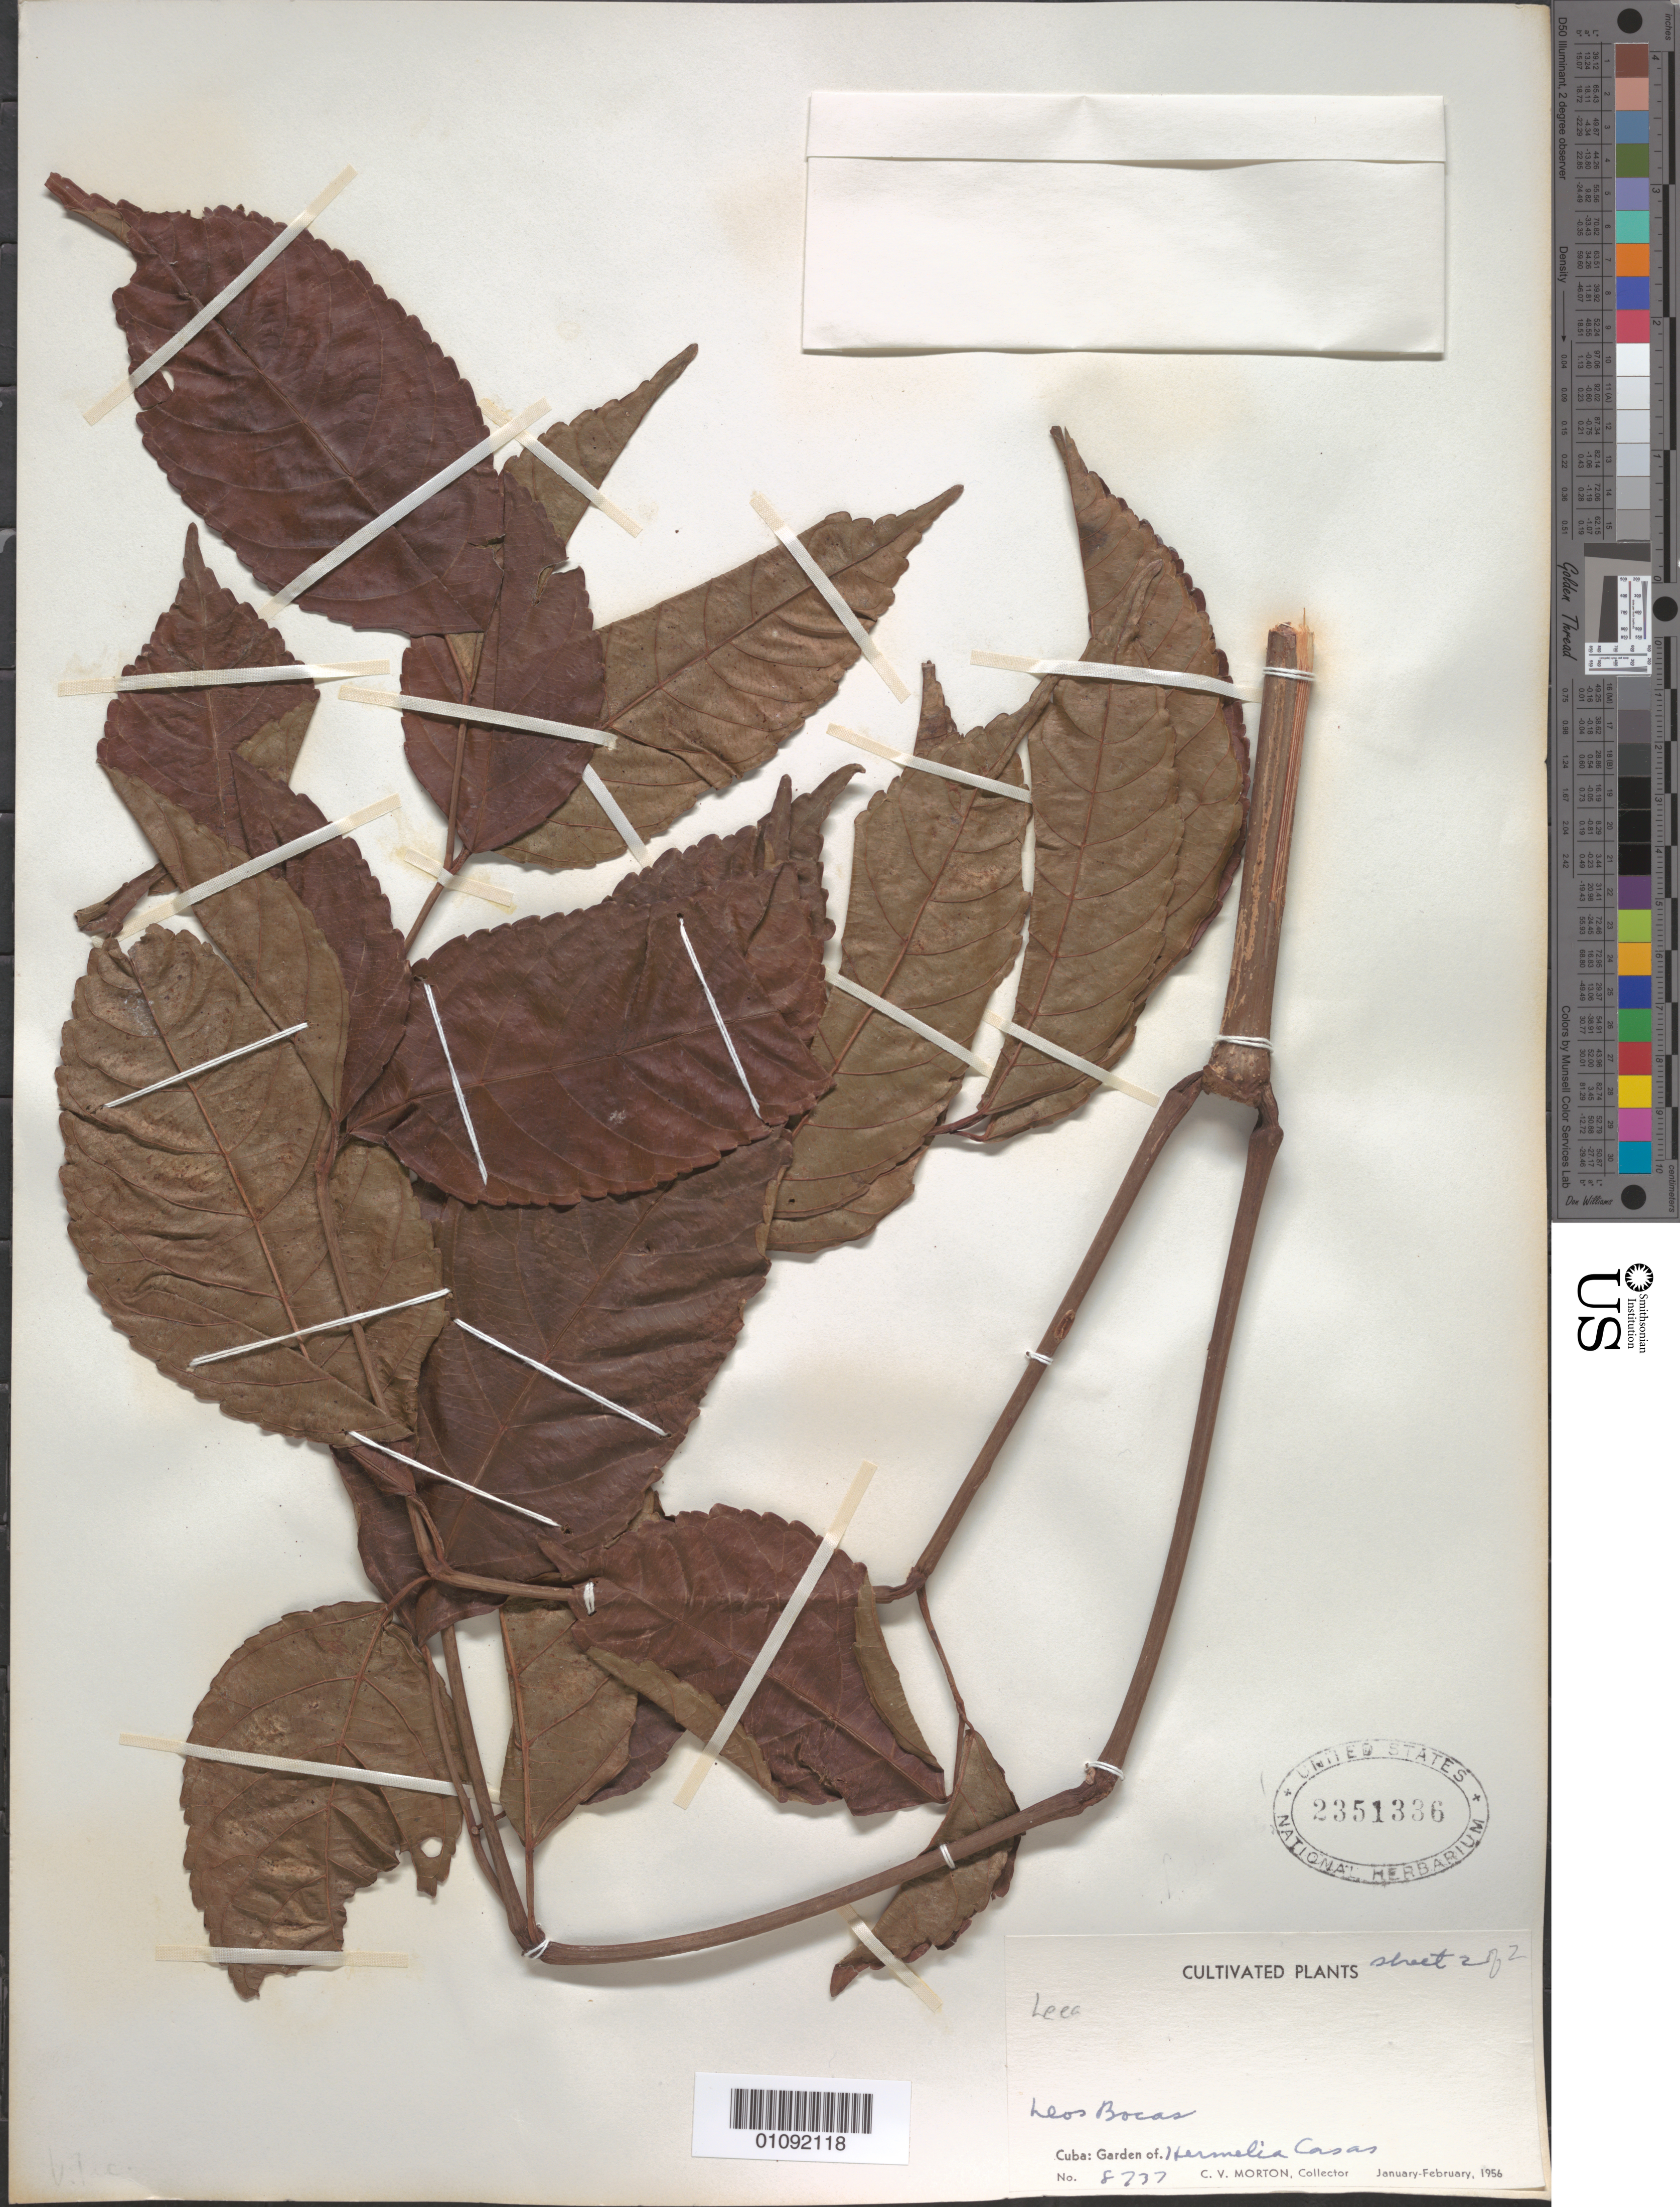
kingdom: Plantae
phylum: Tracheophyta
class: Magnoliopsida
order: Vitales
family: Vitaceae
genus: Leea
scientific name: Leea sp.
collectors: C. V. Morton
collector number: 8737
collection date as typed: Jan 1956 to Feb 1956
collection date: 1956-01/1956-02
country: Cuba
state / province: Holguín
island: Cuba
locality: near Bocas, Garden of Hermelia Casas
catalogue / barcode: US 2351336